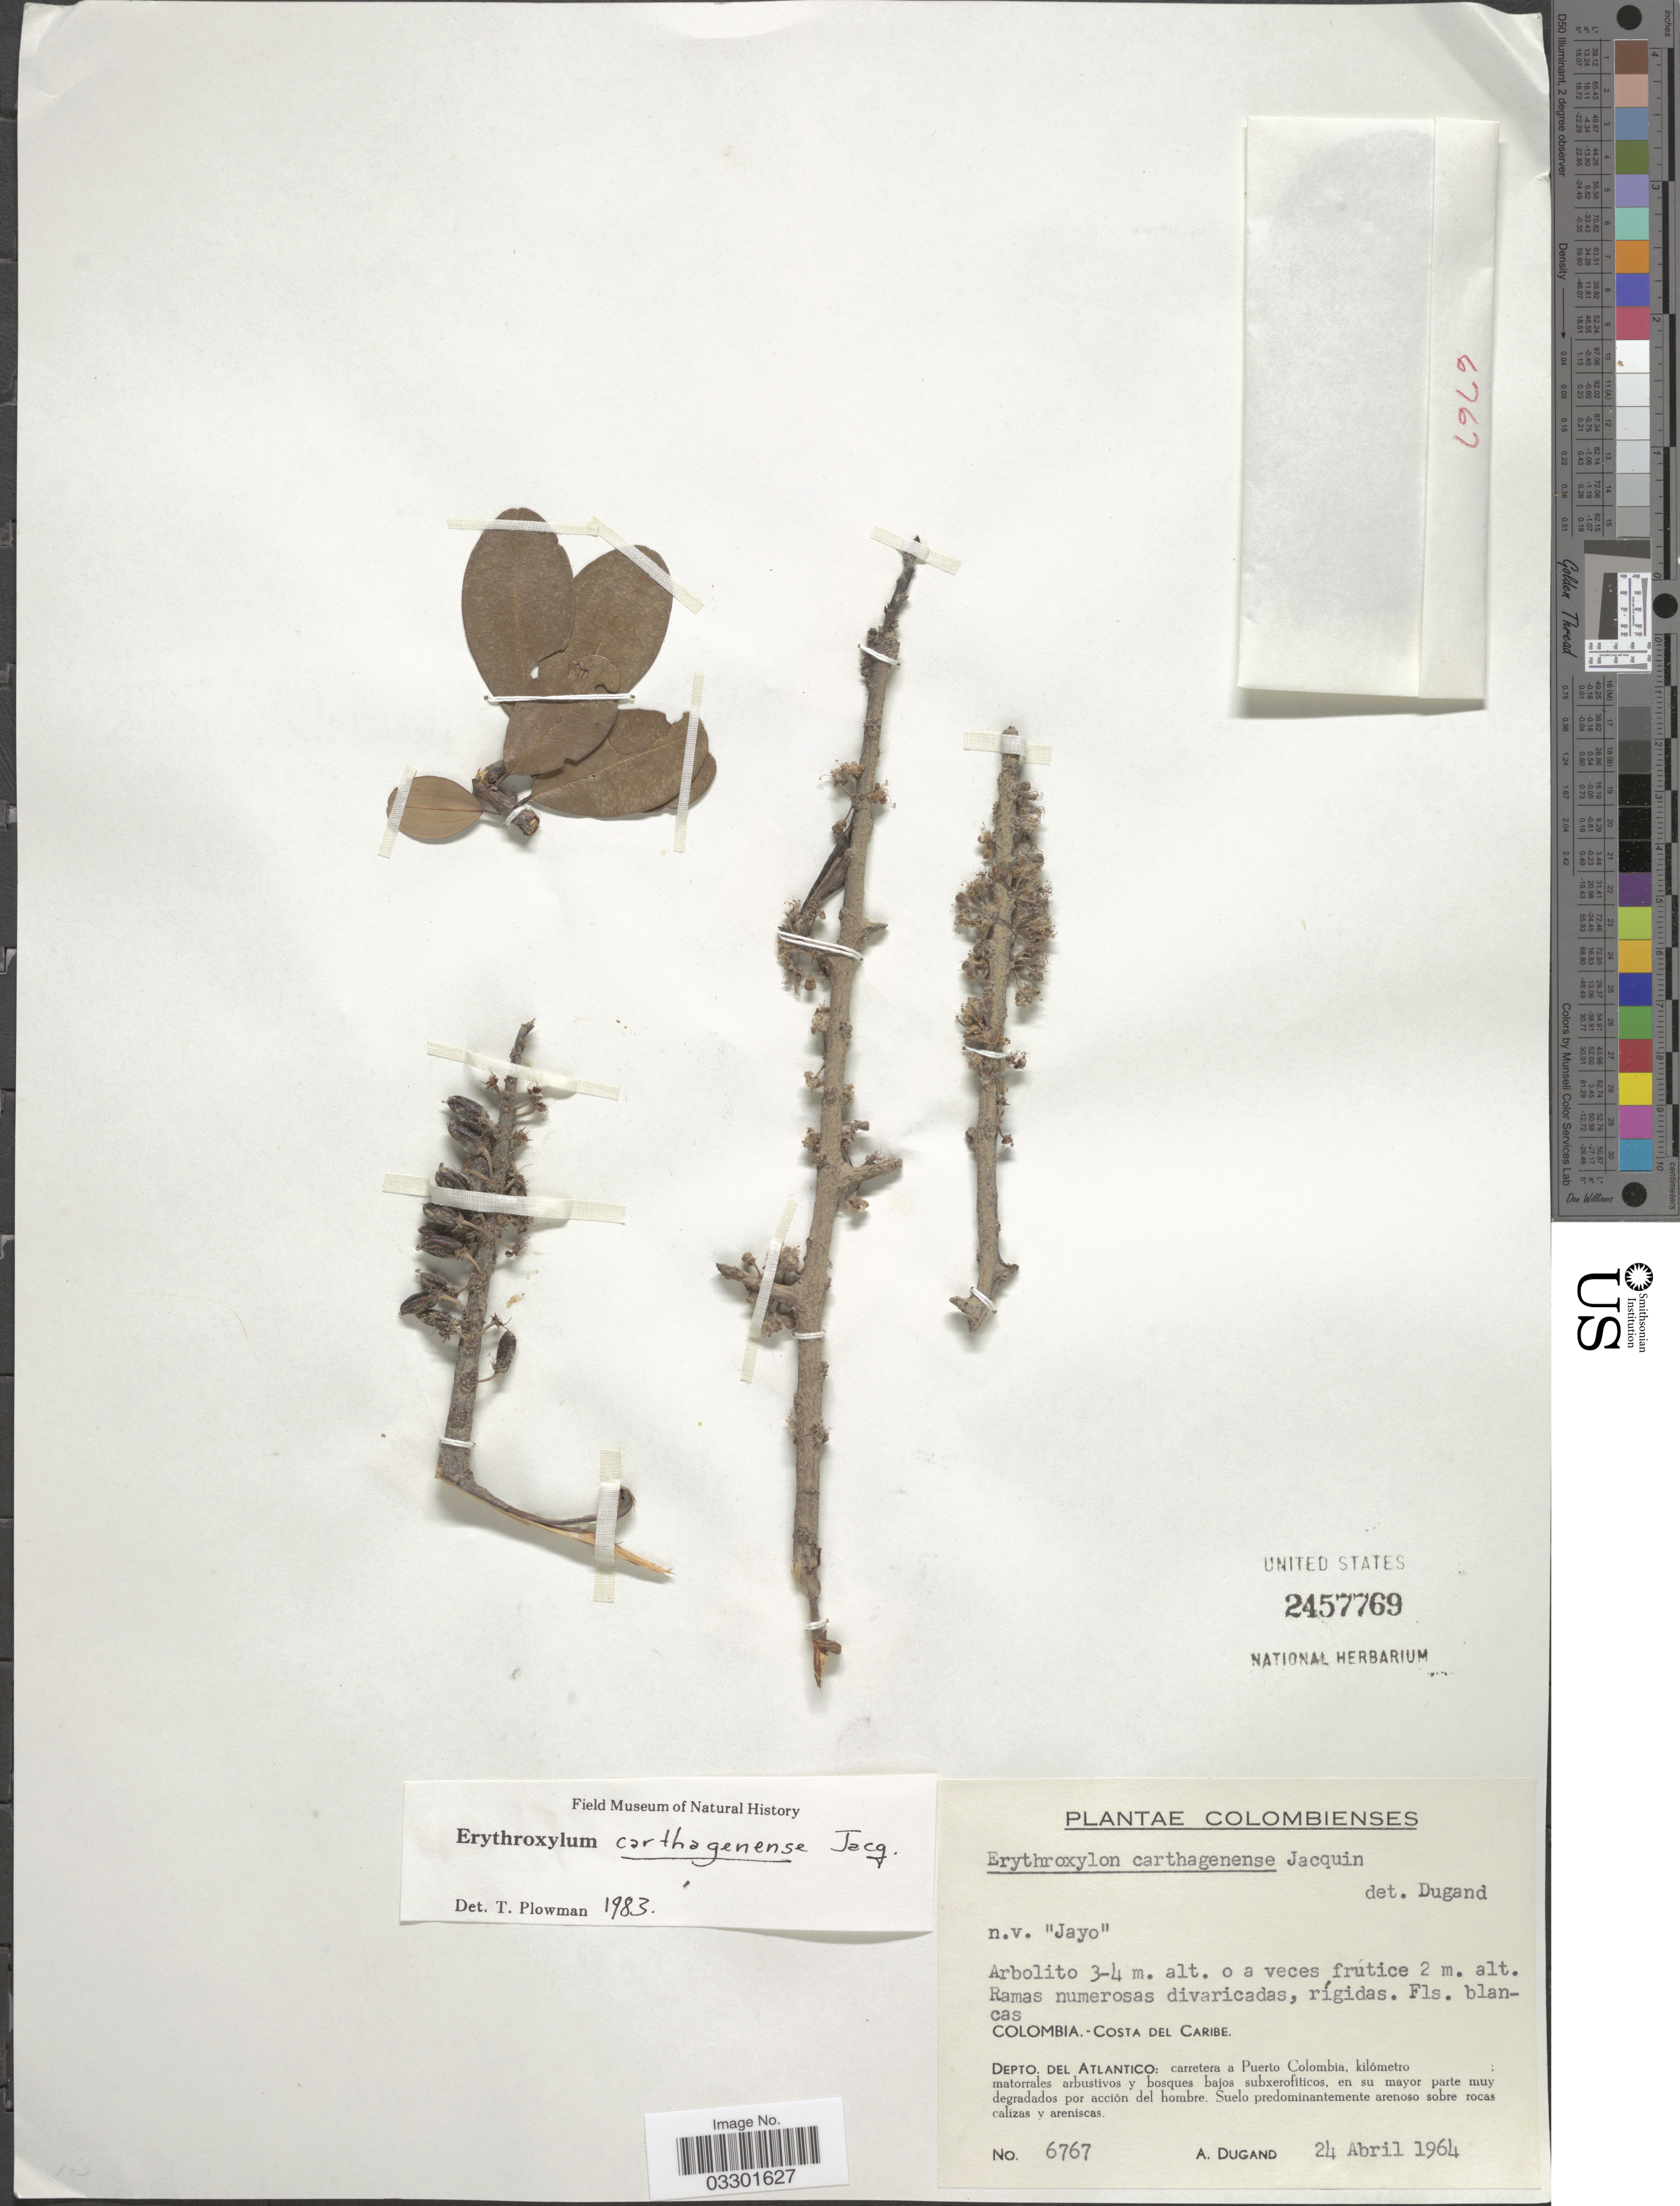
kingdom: Plantae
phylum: Tracheophyta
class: Magnoliopsida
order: Malpighiales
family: Erythroxylaceae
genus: Erythroxylum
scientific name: Erythroxylum carthagenense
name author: Jacq.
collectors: A. Dugand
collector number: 6767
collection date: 1964-04-24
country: Colombia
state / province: Atlántico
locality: Costa del Caribe. Depto. del Atlantico: carretera a Puerto Colombia.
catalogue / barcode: US 2457769